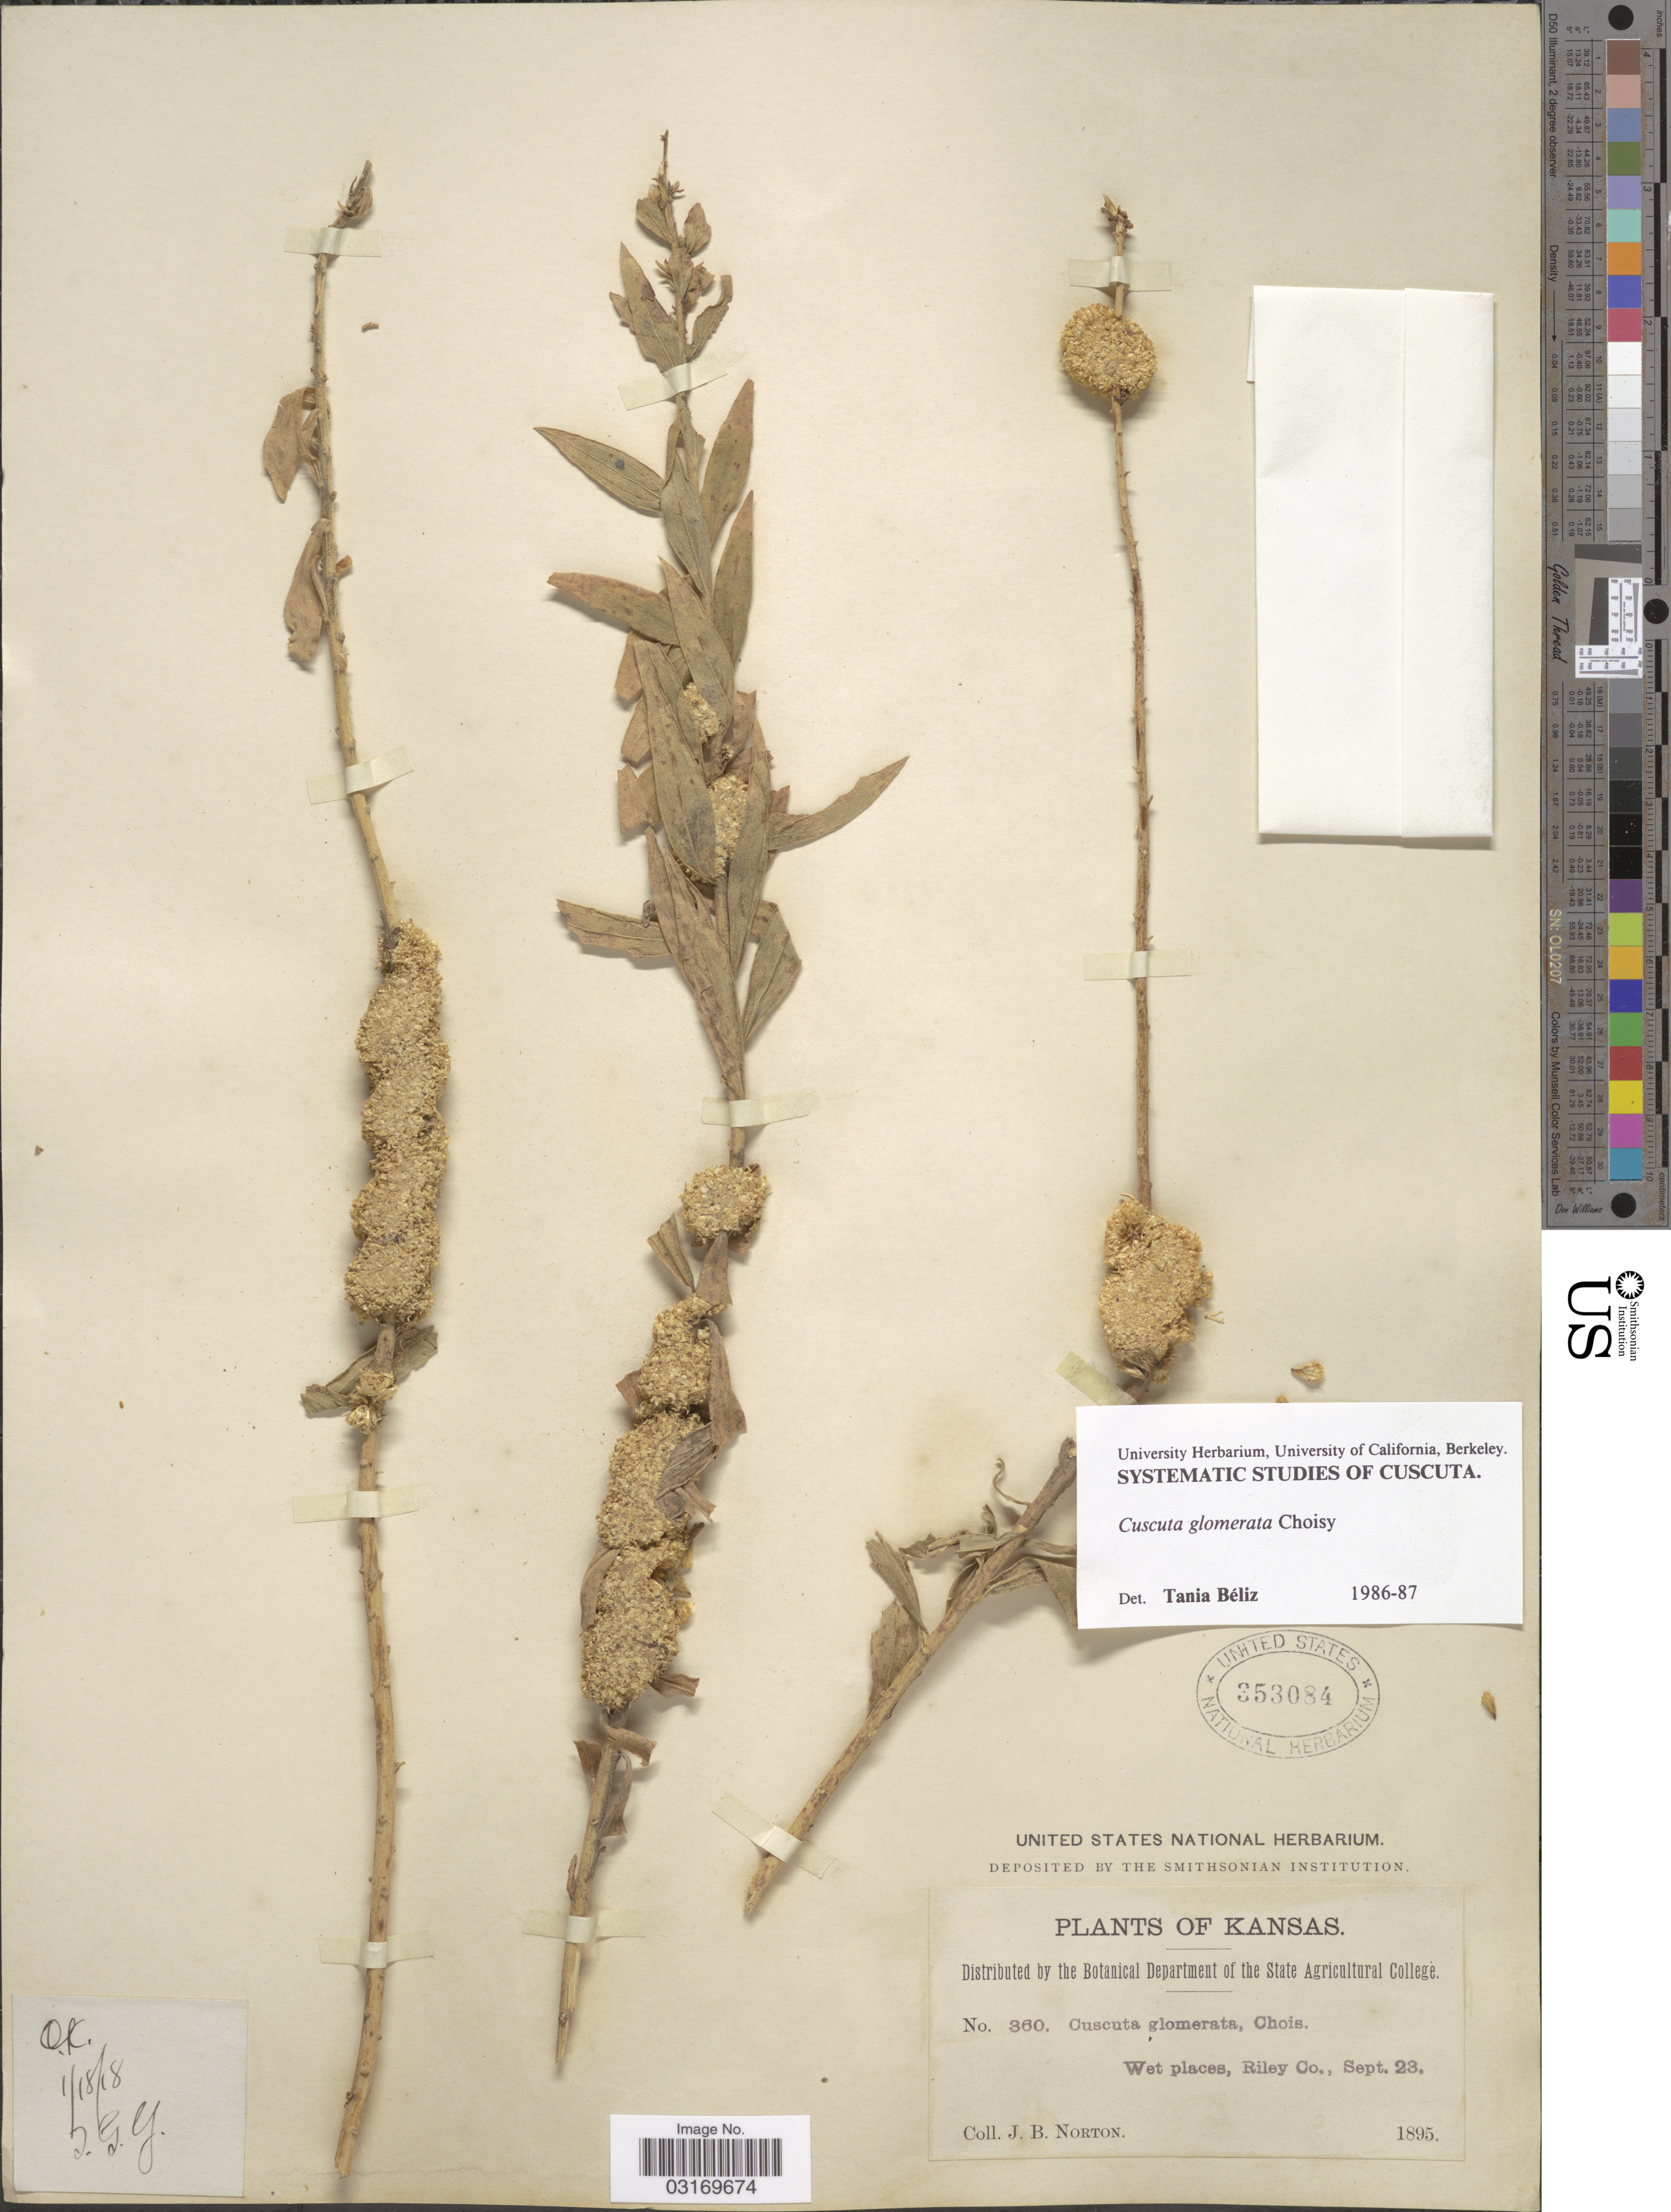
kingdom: Plantae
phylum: Tracheophyta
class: Magnoliopsida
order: Solanales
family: Convolvulaceae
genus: Cuscuta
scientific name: Cuscuta glomerata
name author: Chris.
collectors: J. B. Norton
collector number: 360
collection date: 1895-09-23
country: United States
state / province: Kansas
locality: Riley Co.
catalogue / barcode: US 353084